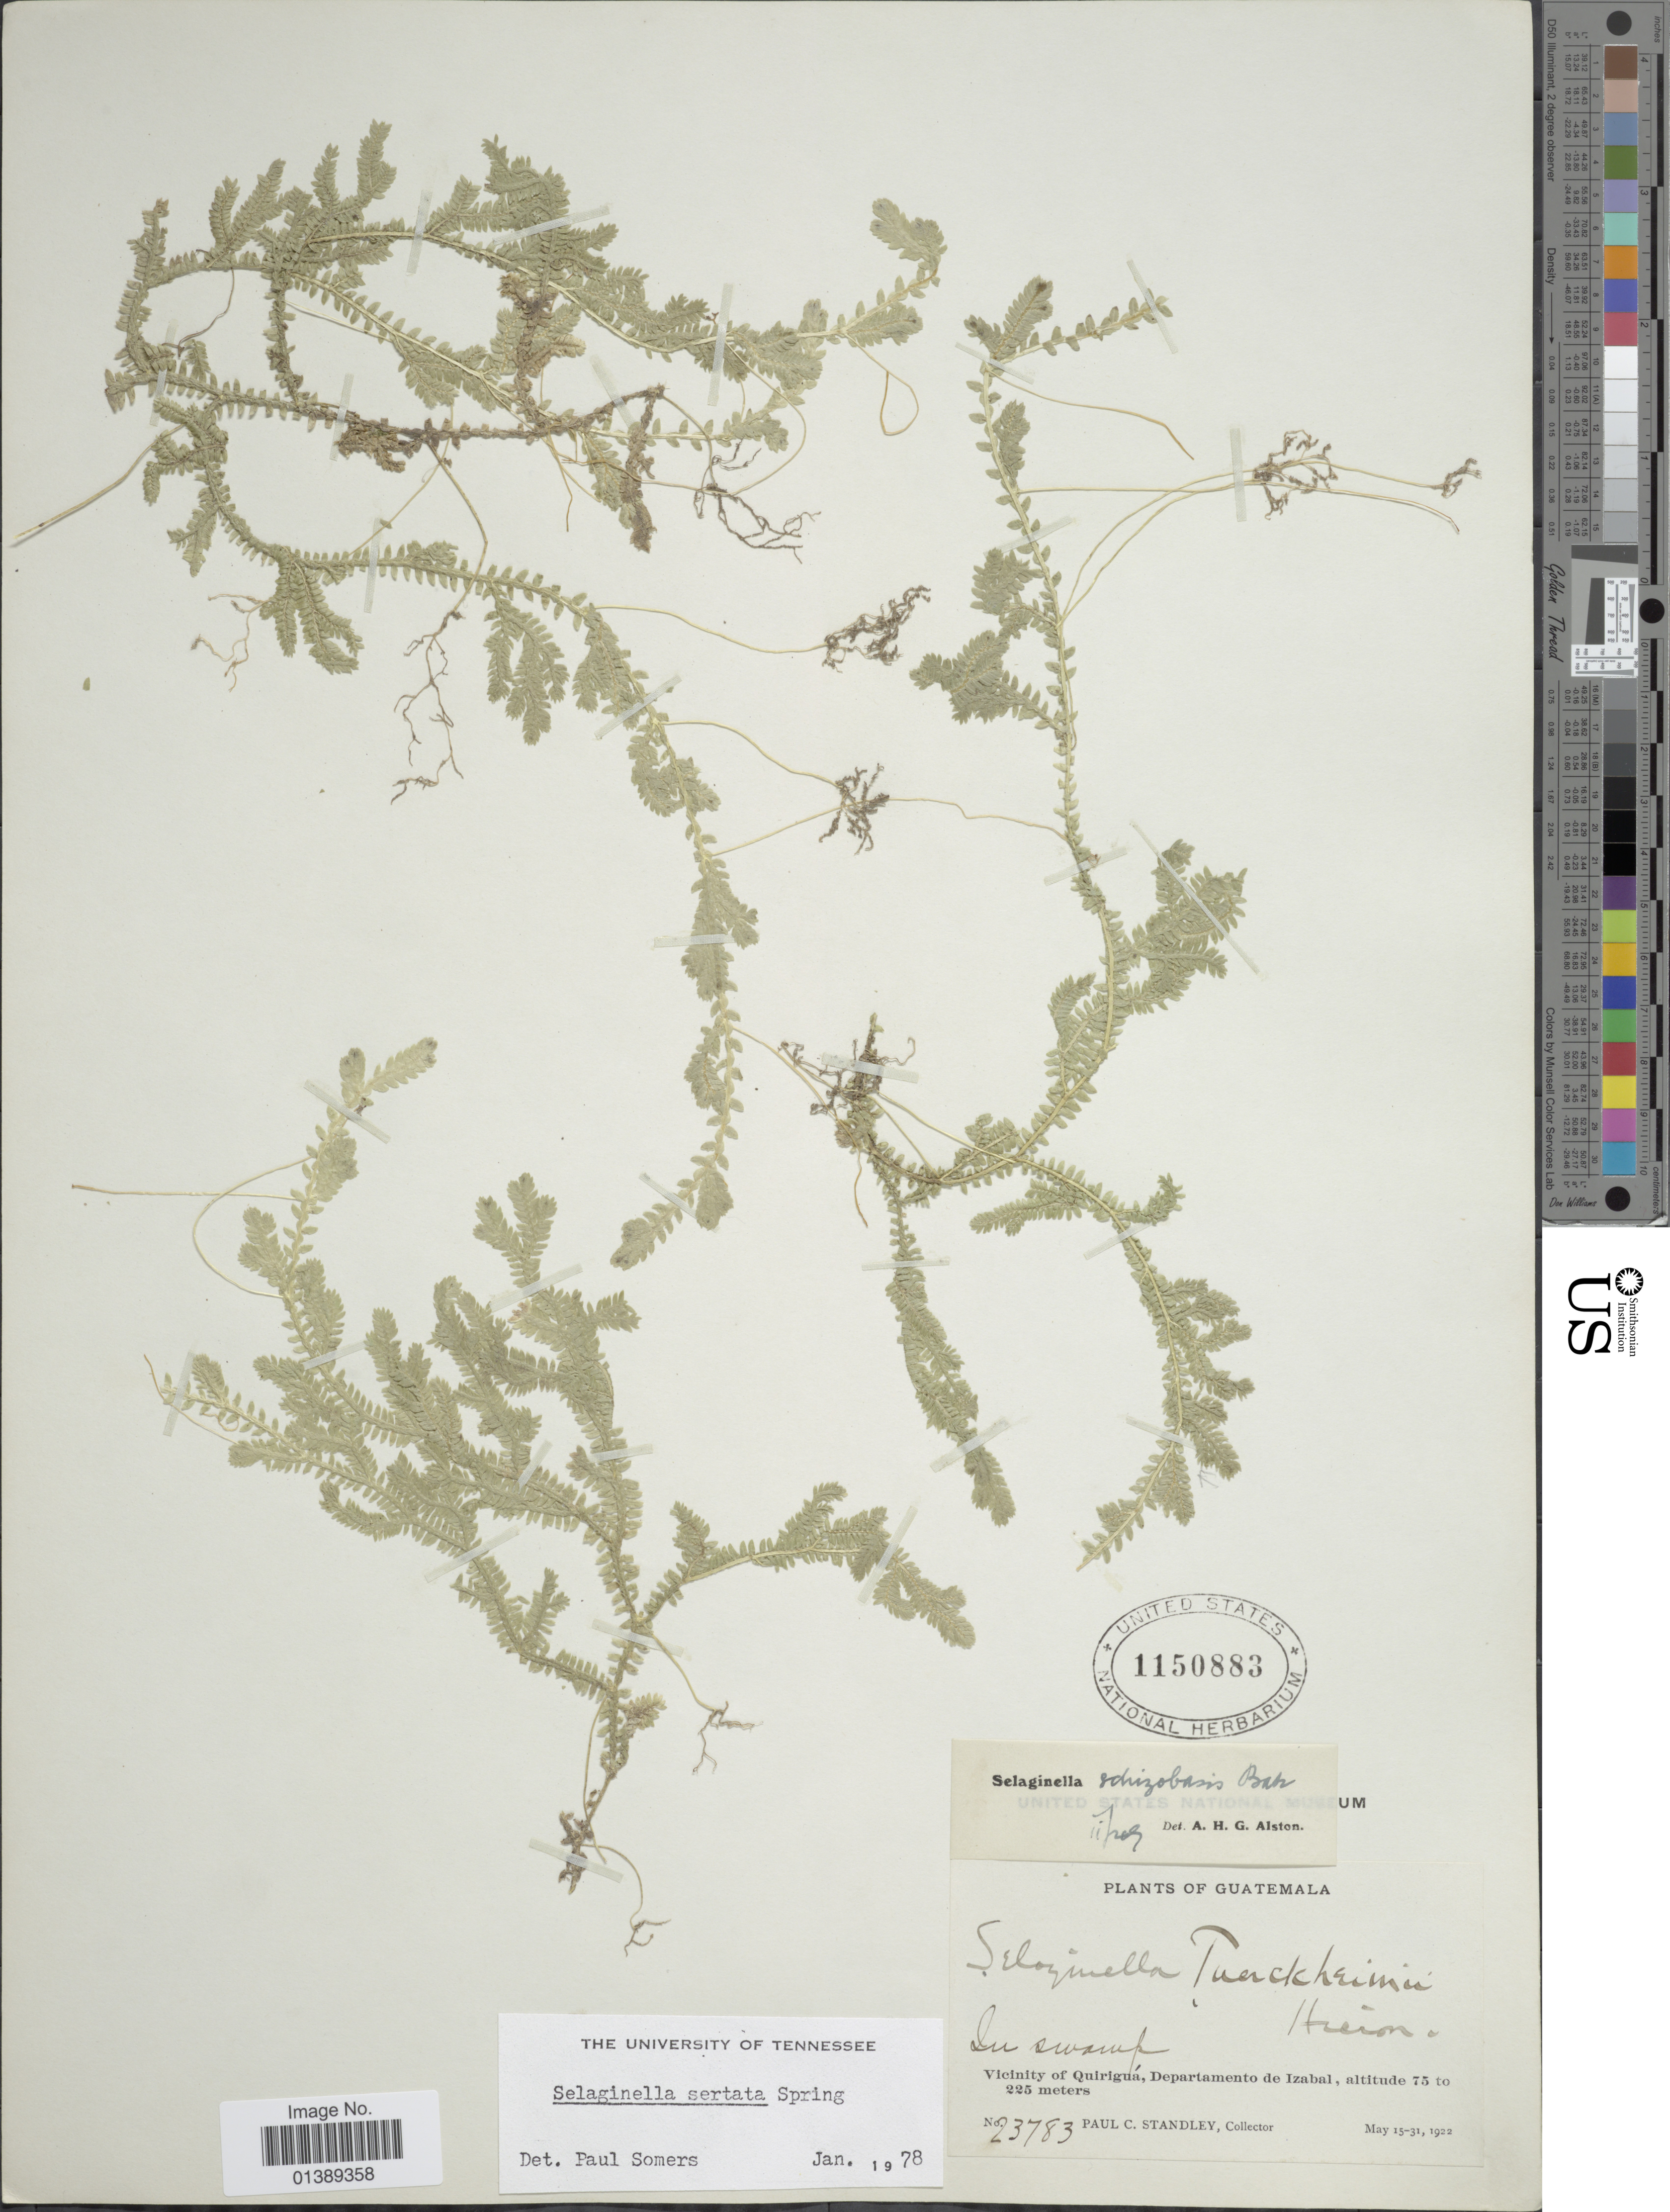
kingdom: Plantae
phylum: Tracheophyta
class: Lycopodiopsida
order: Selaginellales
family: Selaginellaceae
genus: Selaginella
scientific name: Selaginella sertata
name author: Spring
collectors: P. C. Standley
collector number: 23783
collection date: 1922-05-15/1922-05-31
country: Guatemala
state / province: Izabal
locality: Vicinity of Quiriguá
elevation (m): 75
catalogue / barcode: US 1150883